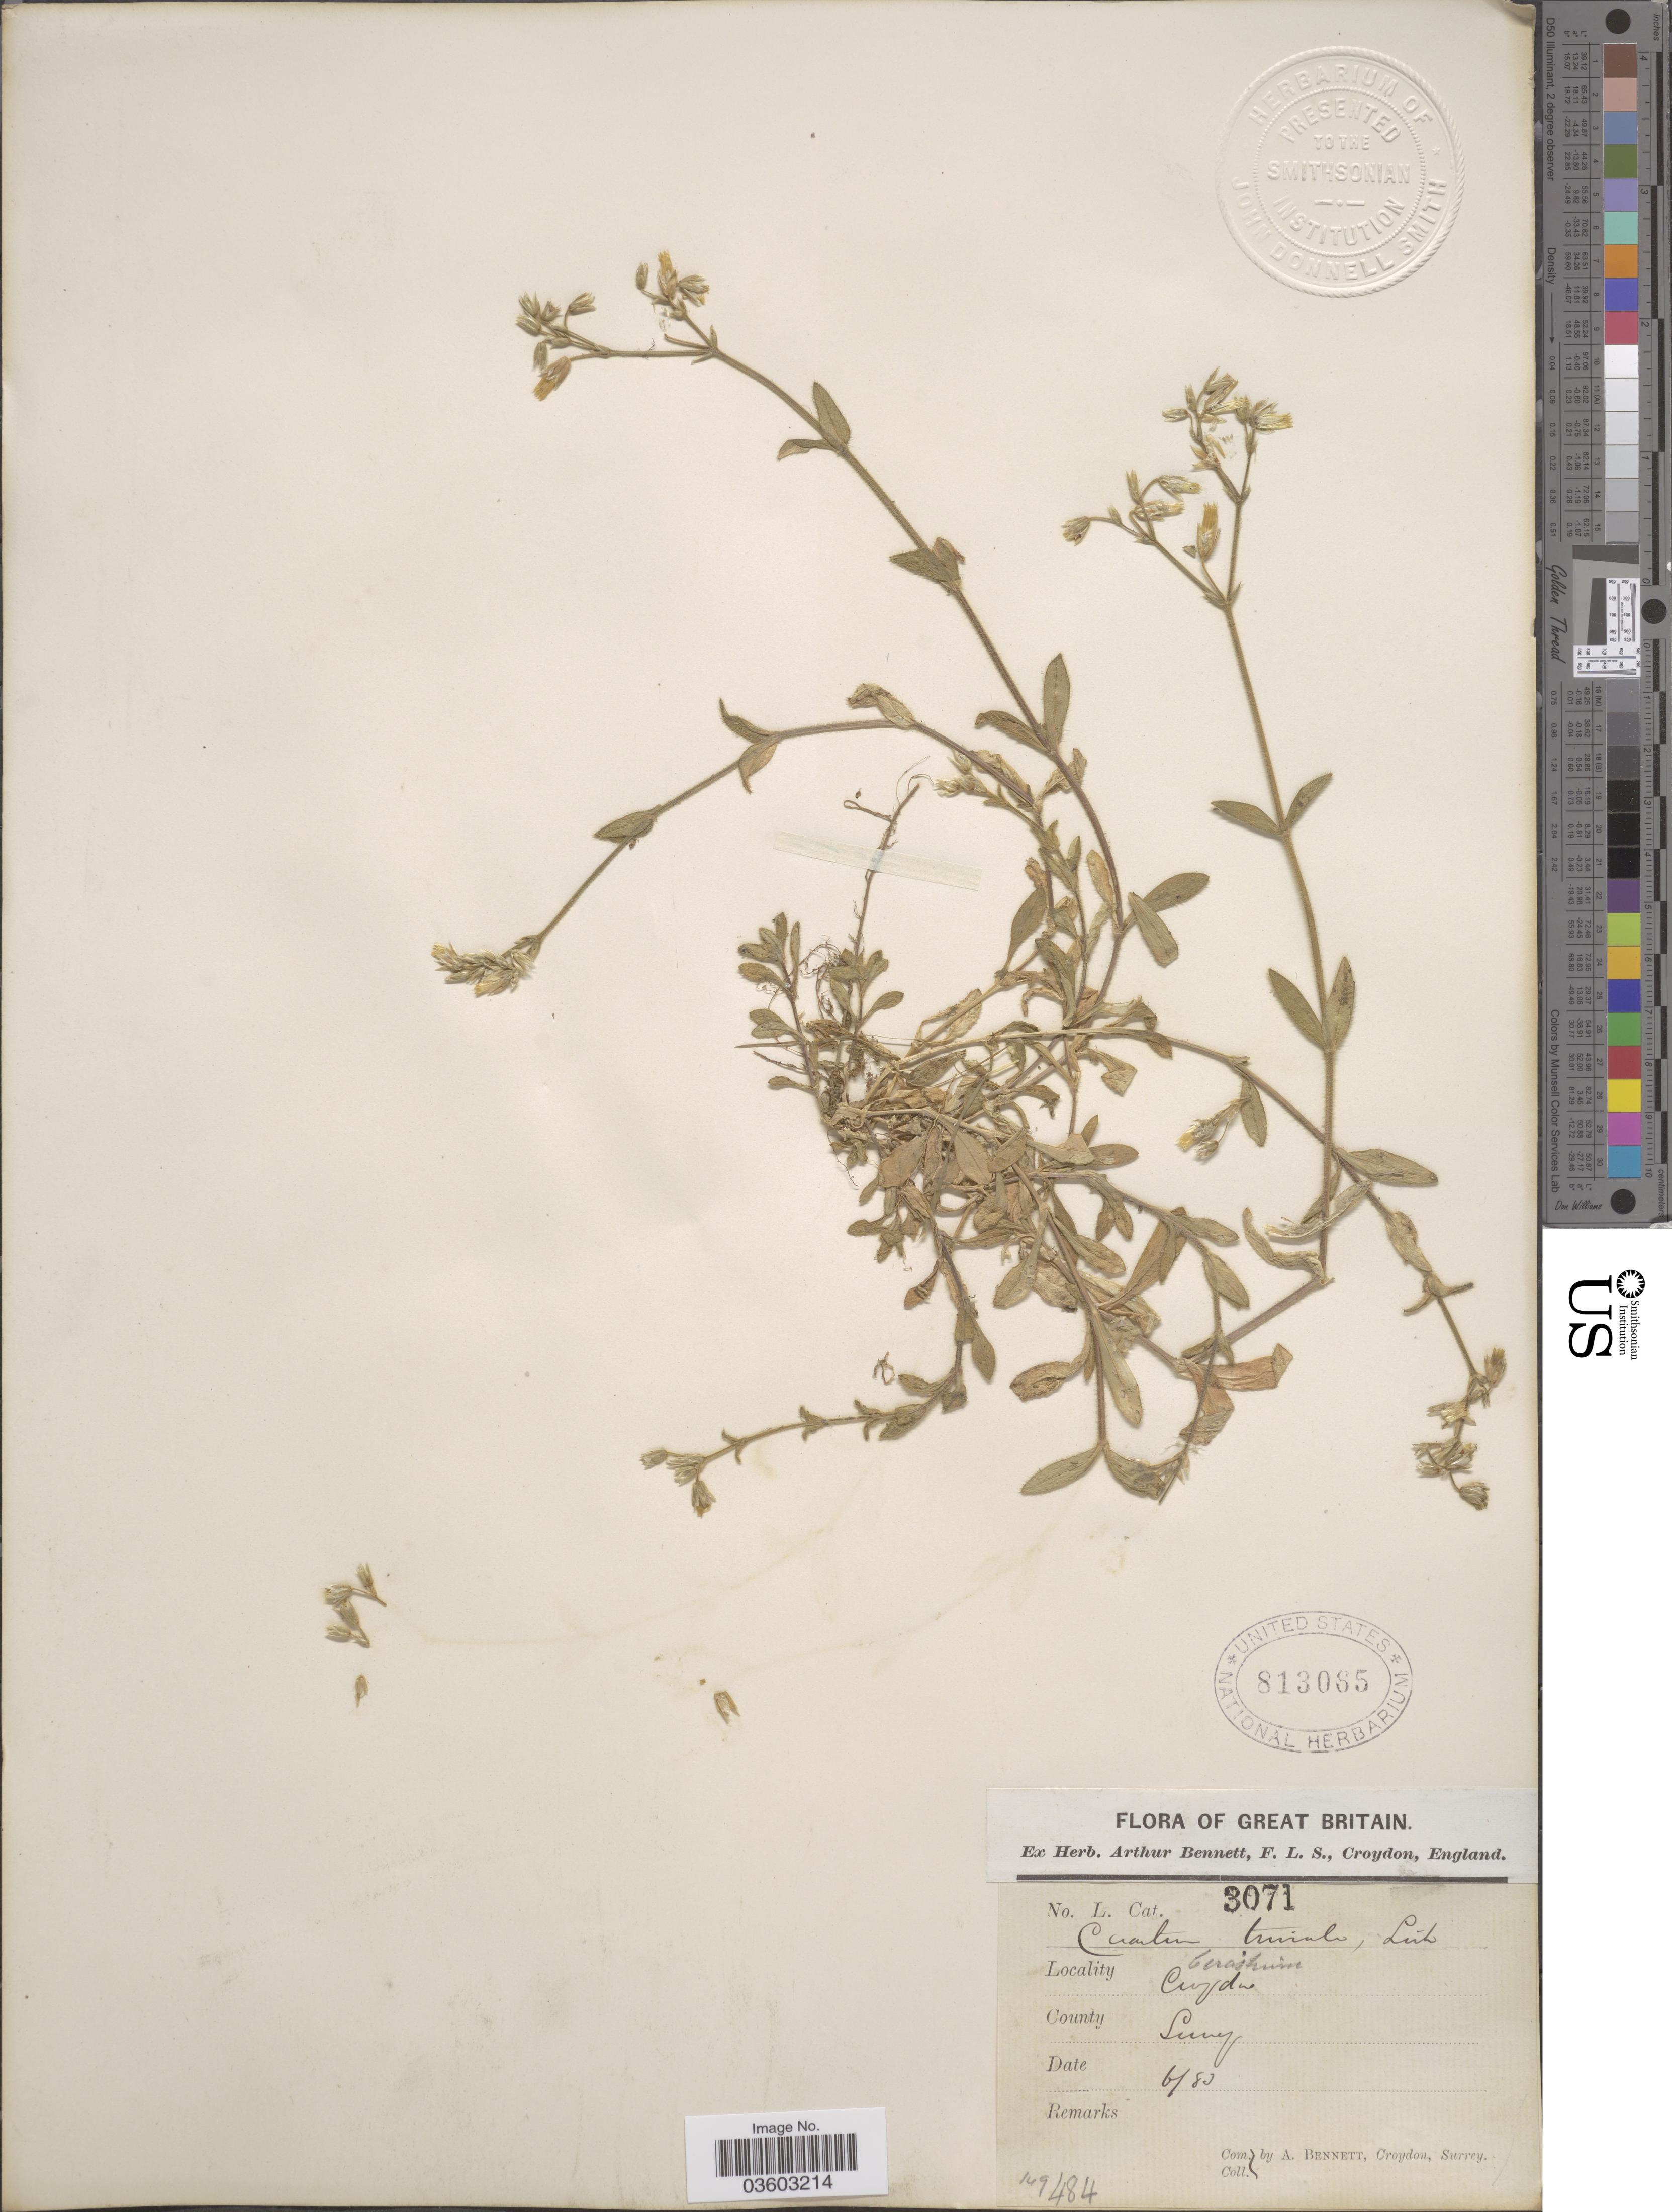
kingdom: Plantae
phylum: Tracheophyta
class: Magnoliopsida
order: Caryophyllales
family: Caryophyllaceae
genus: Cerastium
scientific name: Cerastium triviale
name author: Link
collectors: A. Bennett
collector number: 3071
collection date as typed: Transcribed d/m/y: /6/83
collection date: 1883-06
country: United Kingdom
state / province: England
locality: Croydon. County Surrey.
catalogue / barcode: US 813065